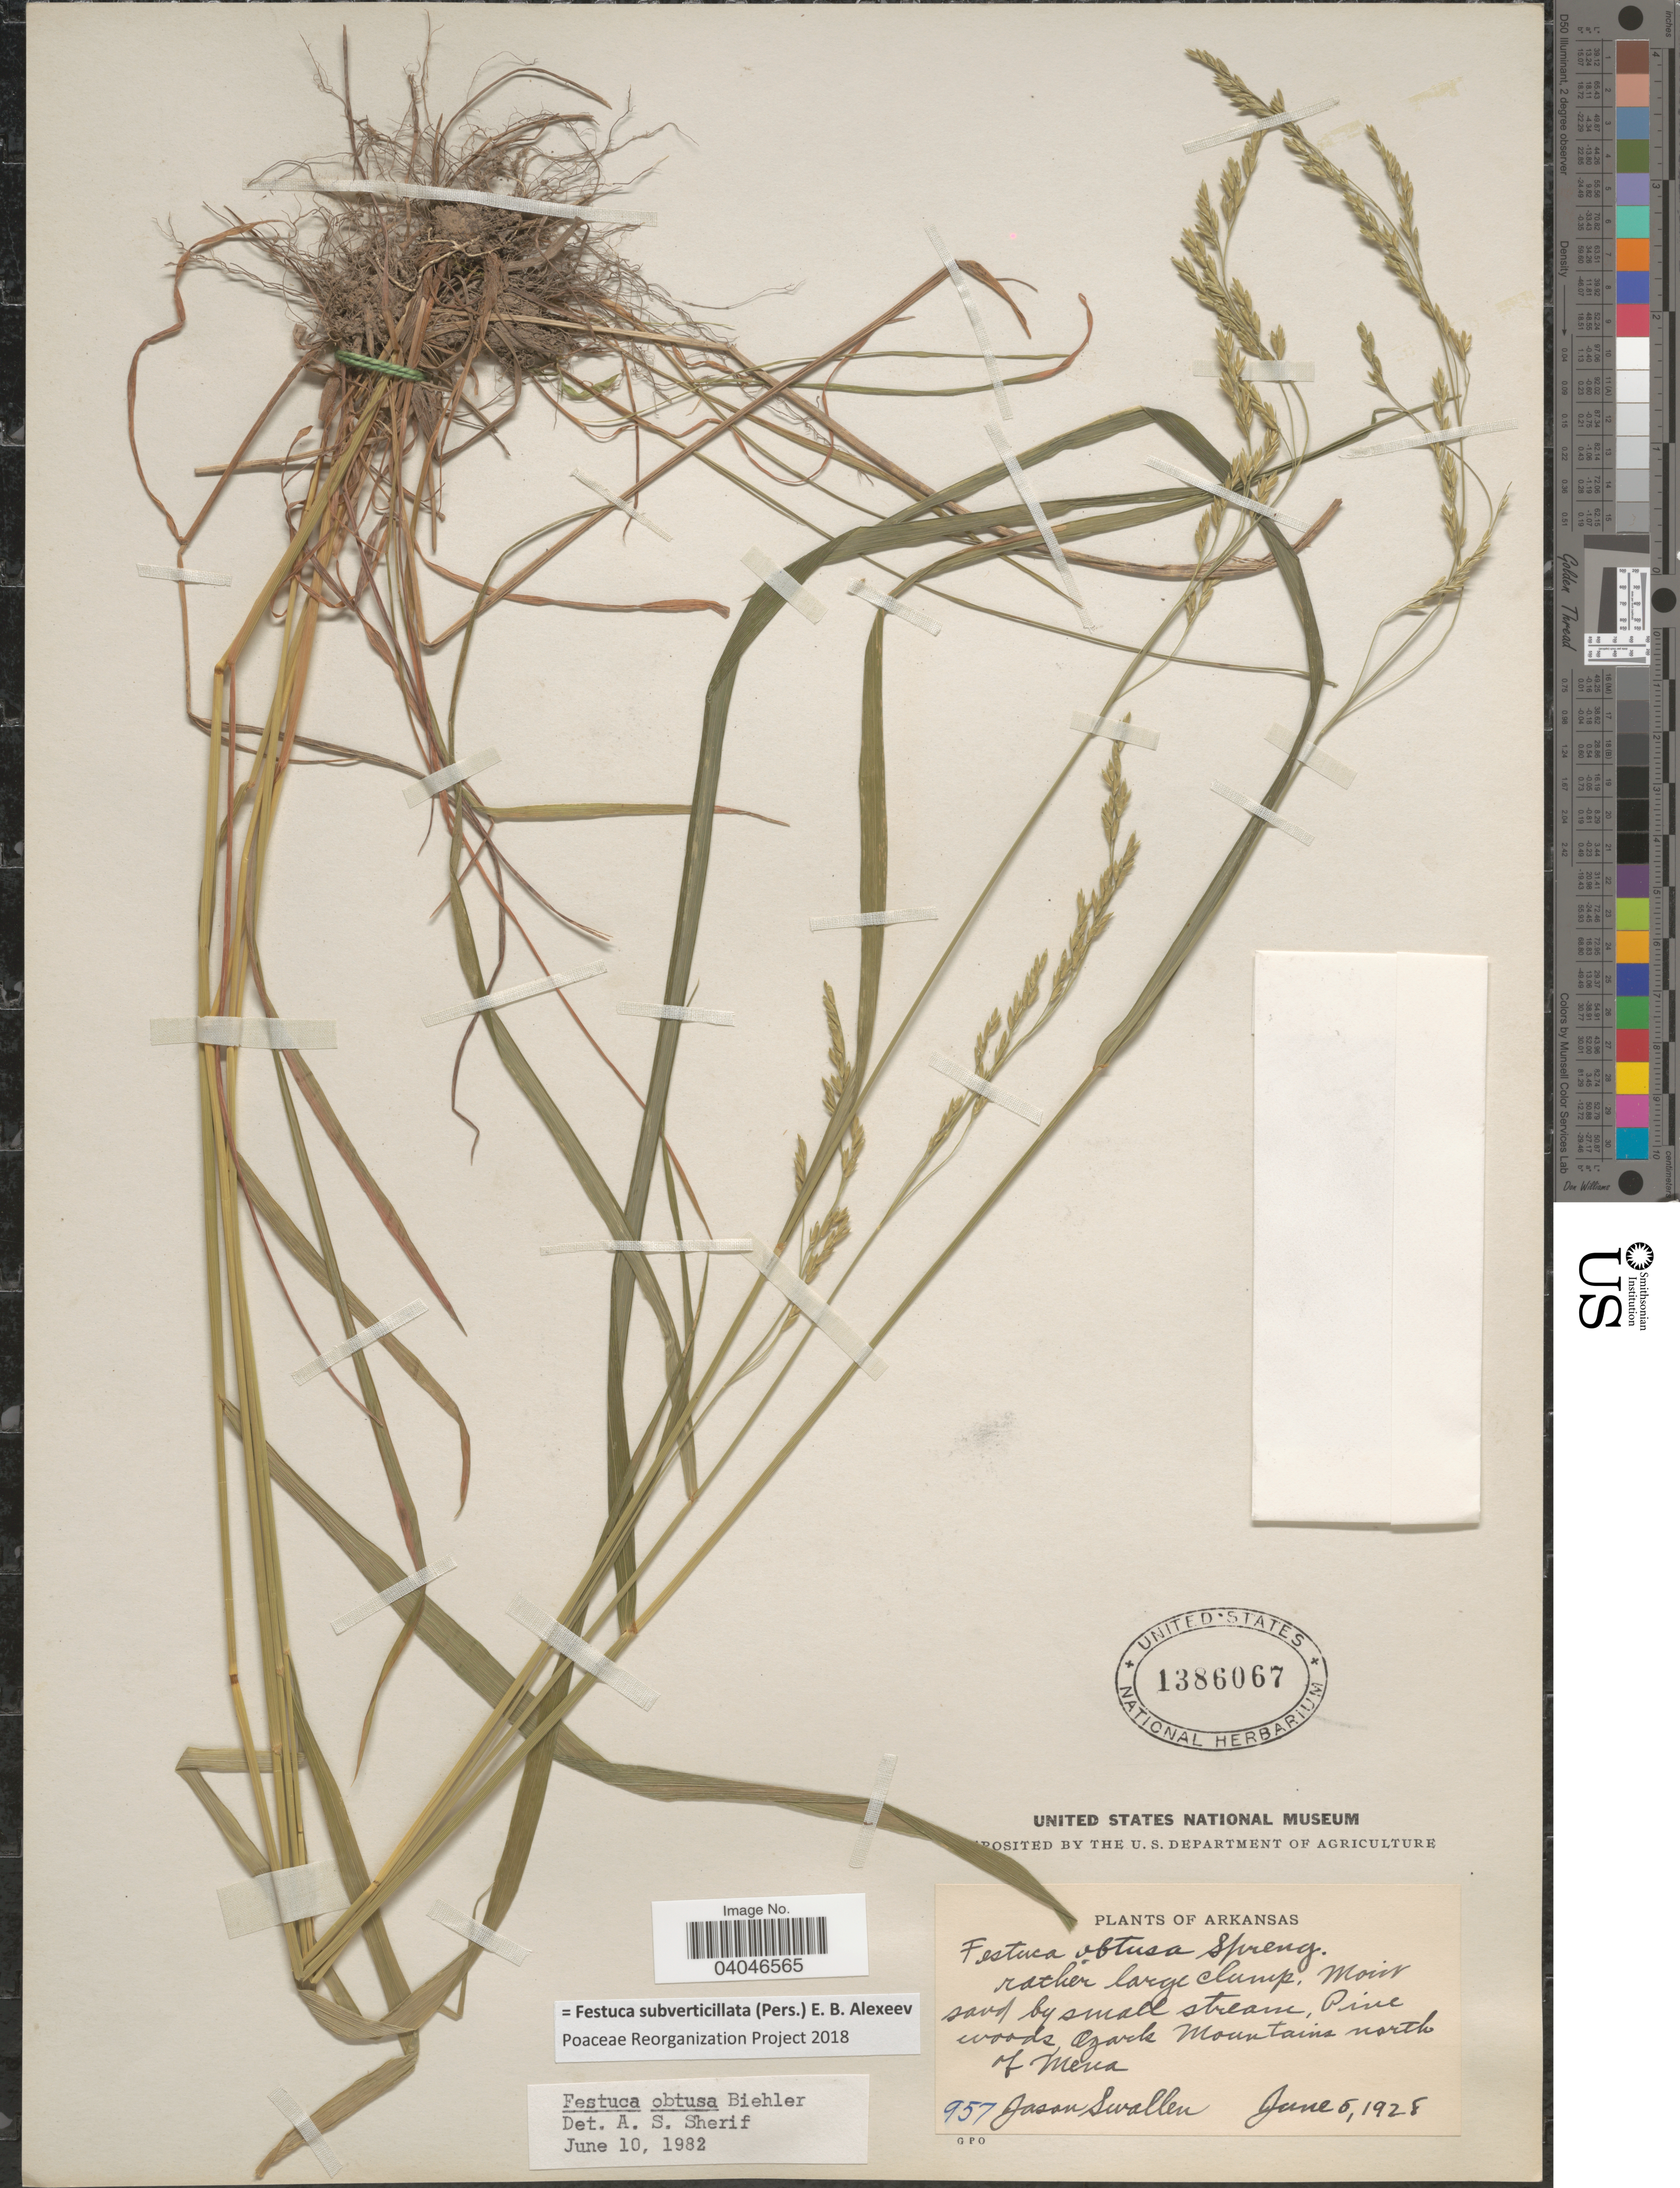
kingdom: Plantae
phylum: Tracheophyta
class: Liliopsida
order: Poales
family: Poaceae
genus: Festuca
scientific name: Festuca subverticillata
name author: (Pers.) E.B. Alexeev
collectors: J. R. Swallen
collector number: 957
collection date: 1928-06-05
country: United States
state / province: Arkansas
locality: Pine woods, Ozark Mountains north of Mena.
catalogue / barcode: US 1386067